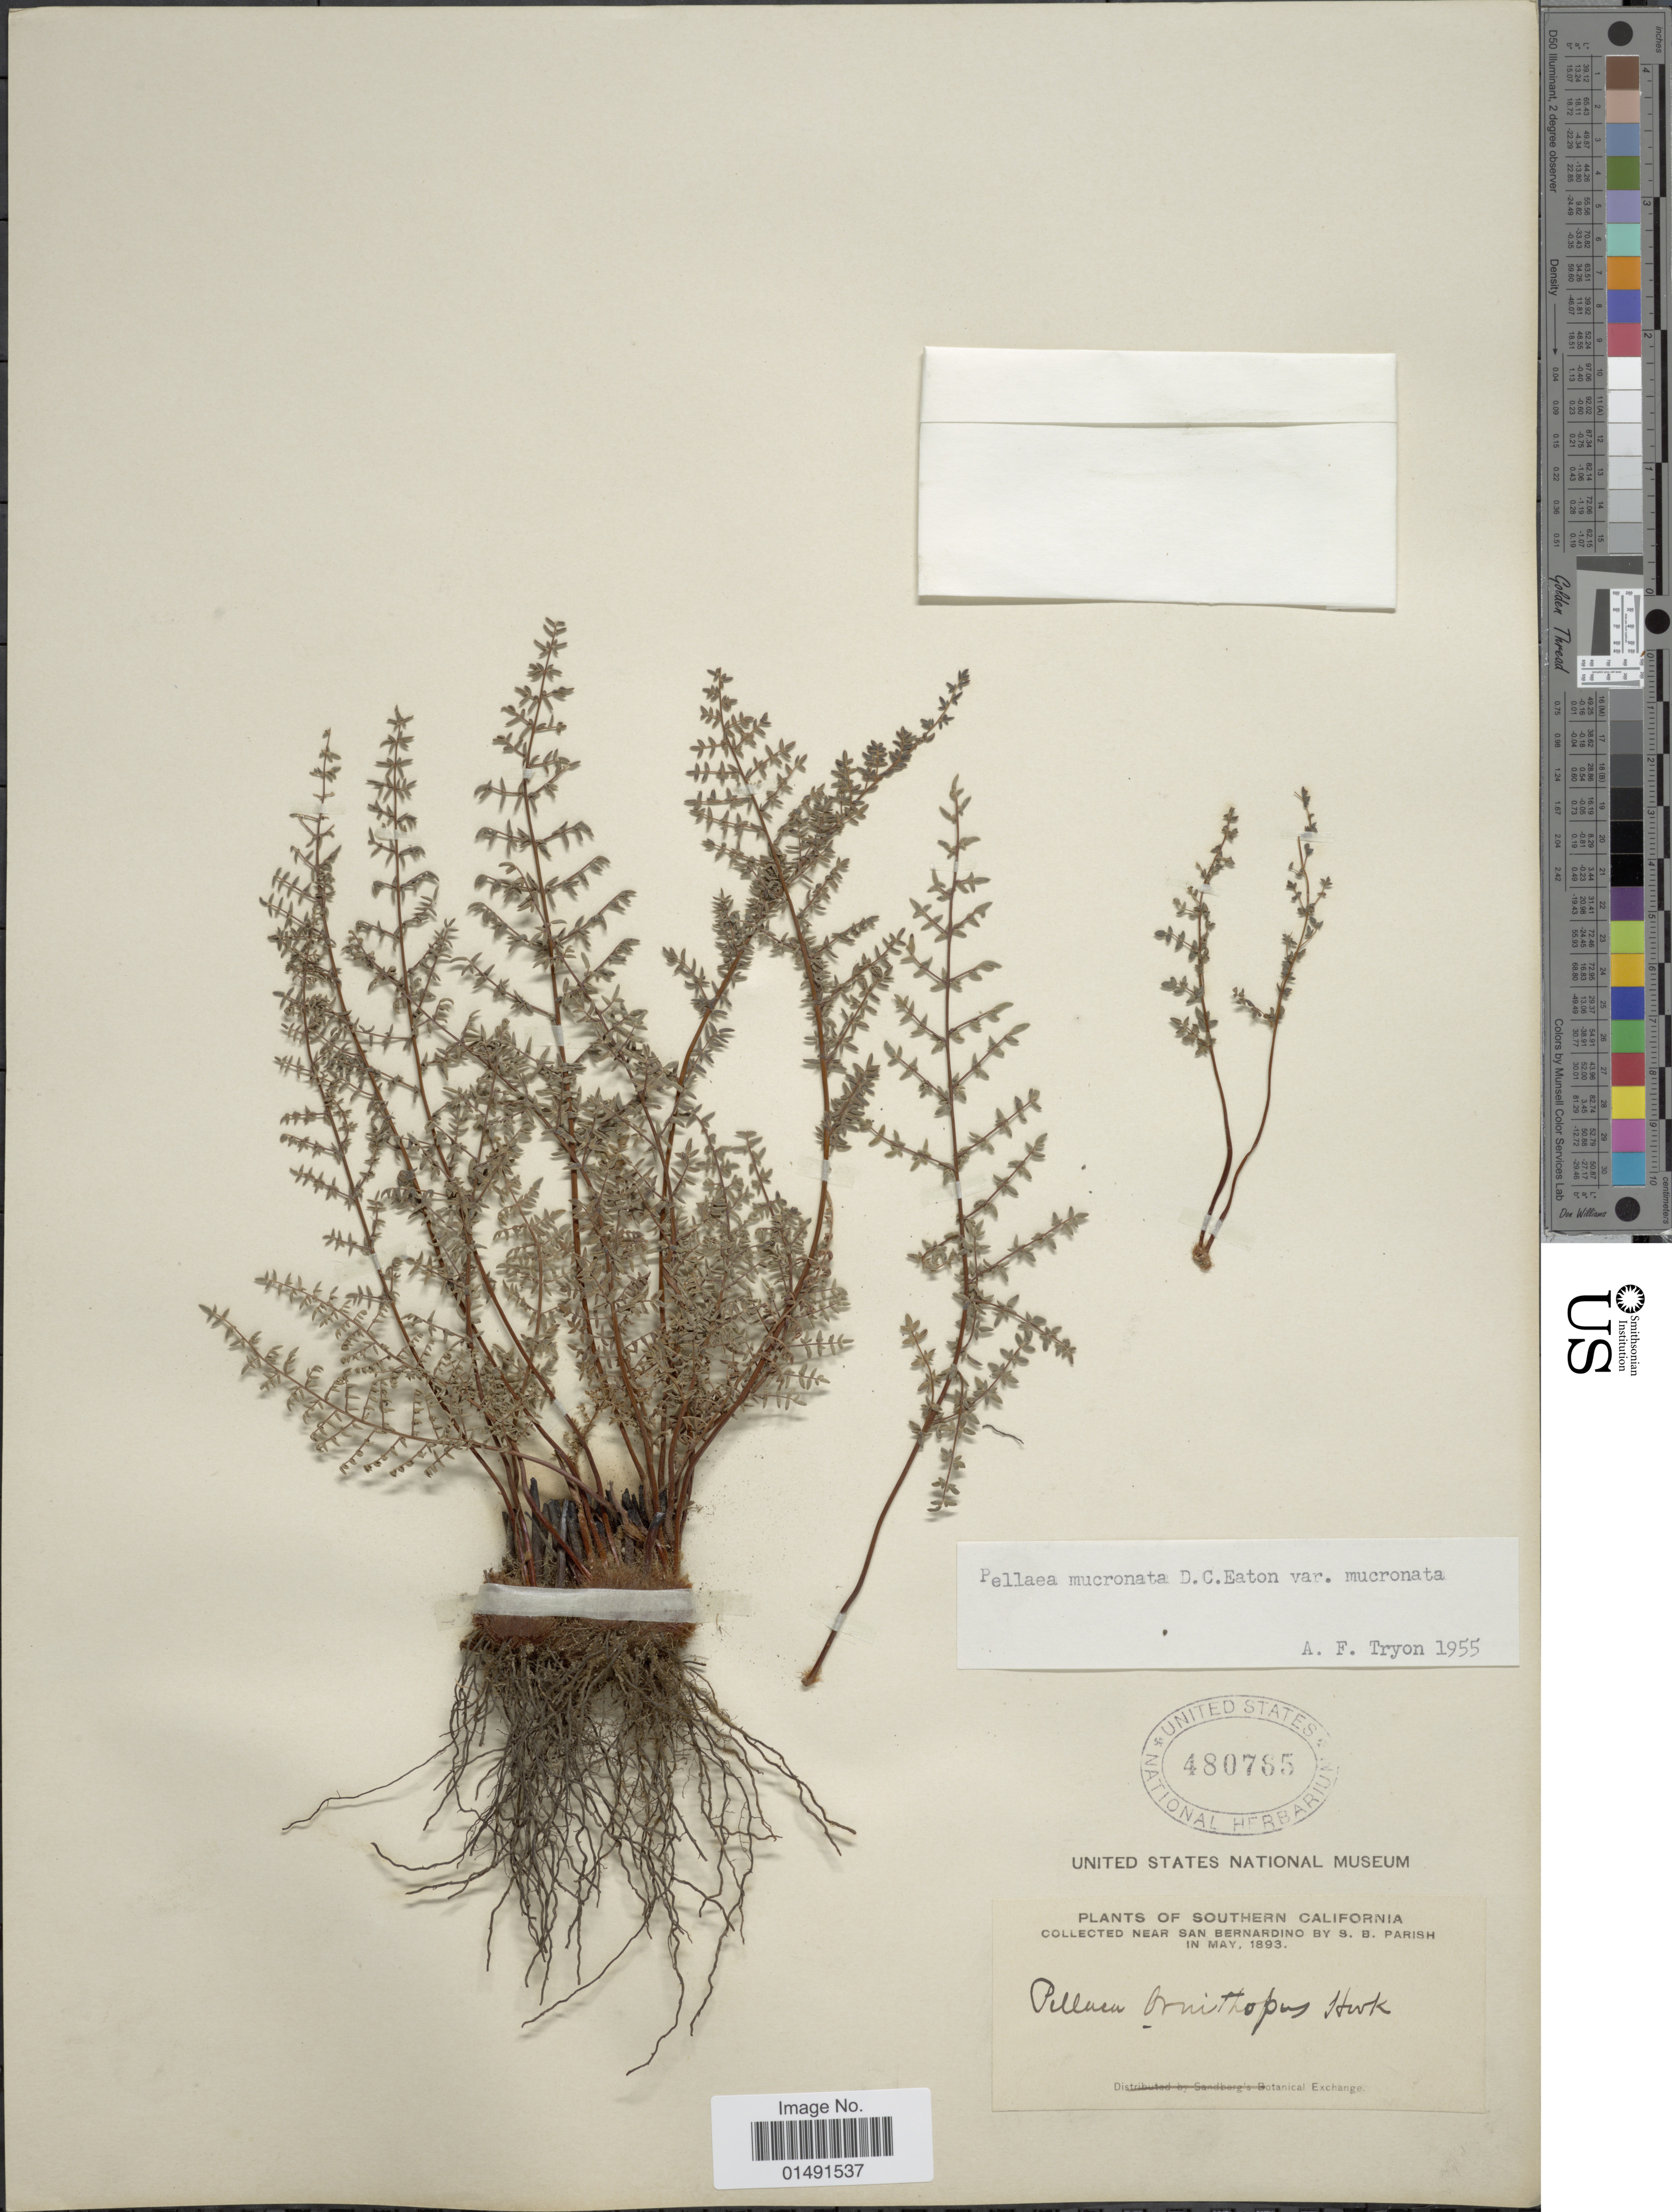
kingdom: Plantae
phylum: Tracheophyta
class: Polypodiopsida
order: Polypodiales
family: Pteridaceae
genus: Pellaea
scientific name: Pellaea mucronata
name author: (D.C. Eaton) D.C. Eaton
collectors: S. B. Parish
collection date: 1893-05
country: United States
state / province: California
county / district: San Bernardino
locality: Southern California, near San Bernardino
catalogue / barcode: US 480785